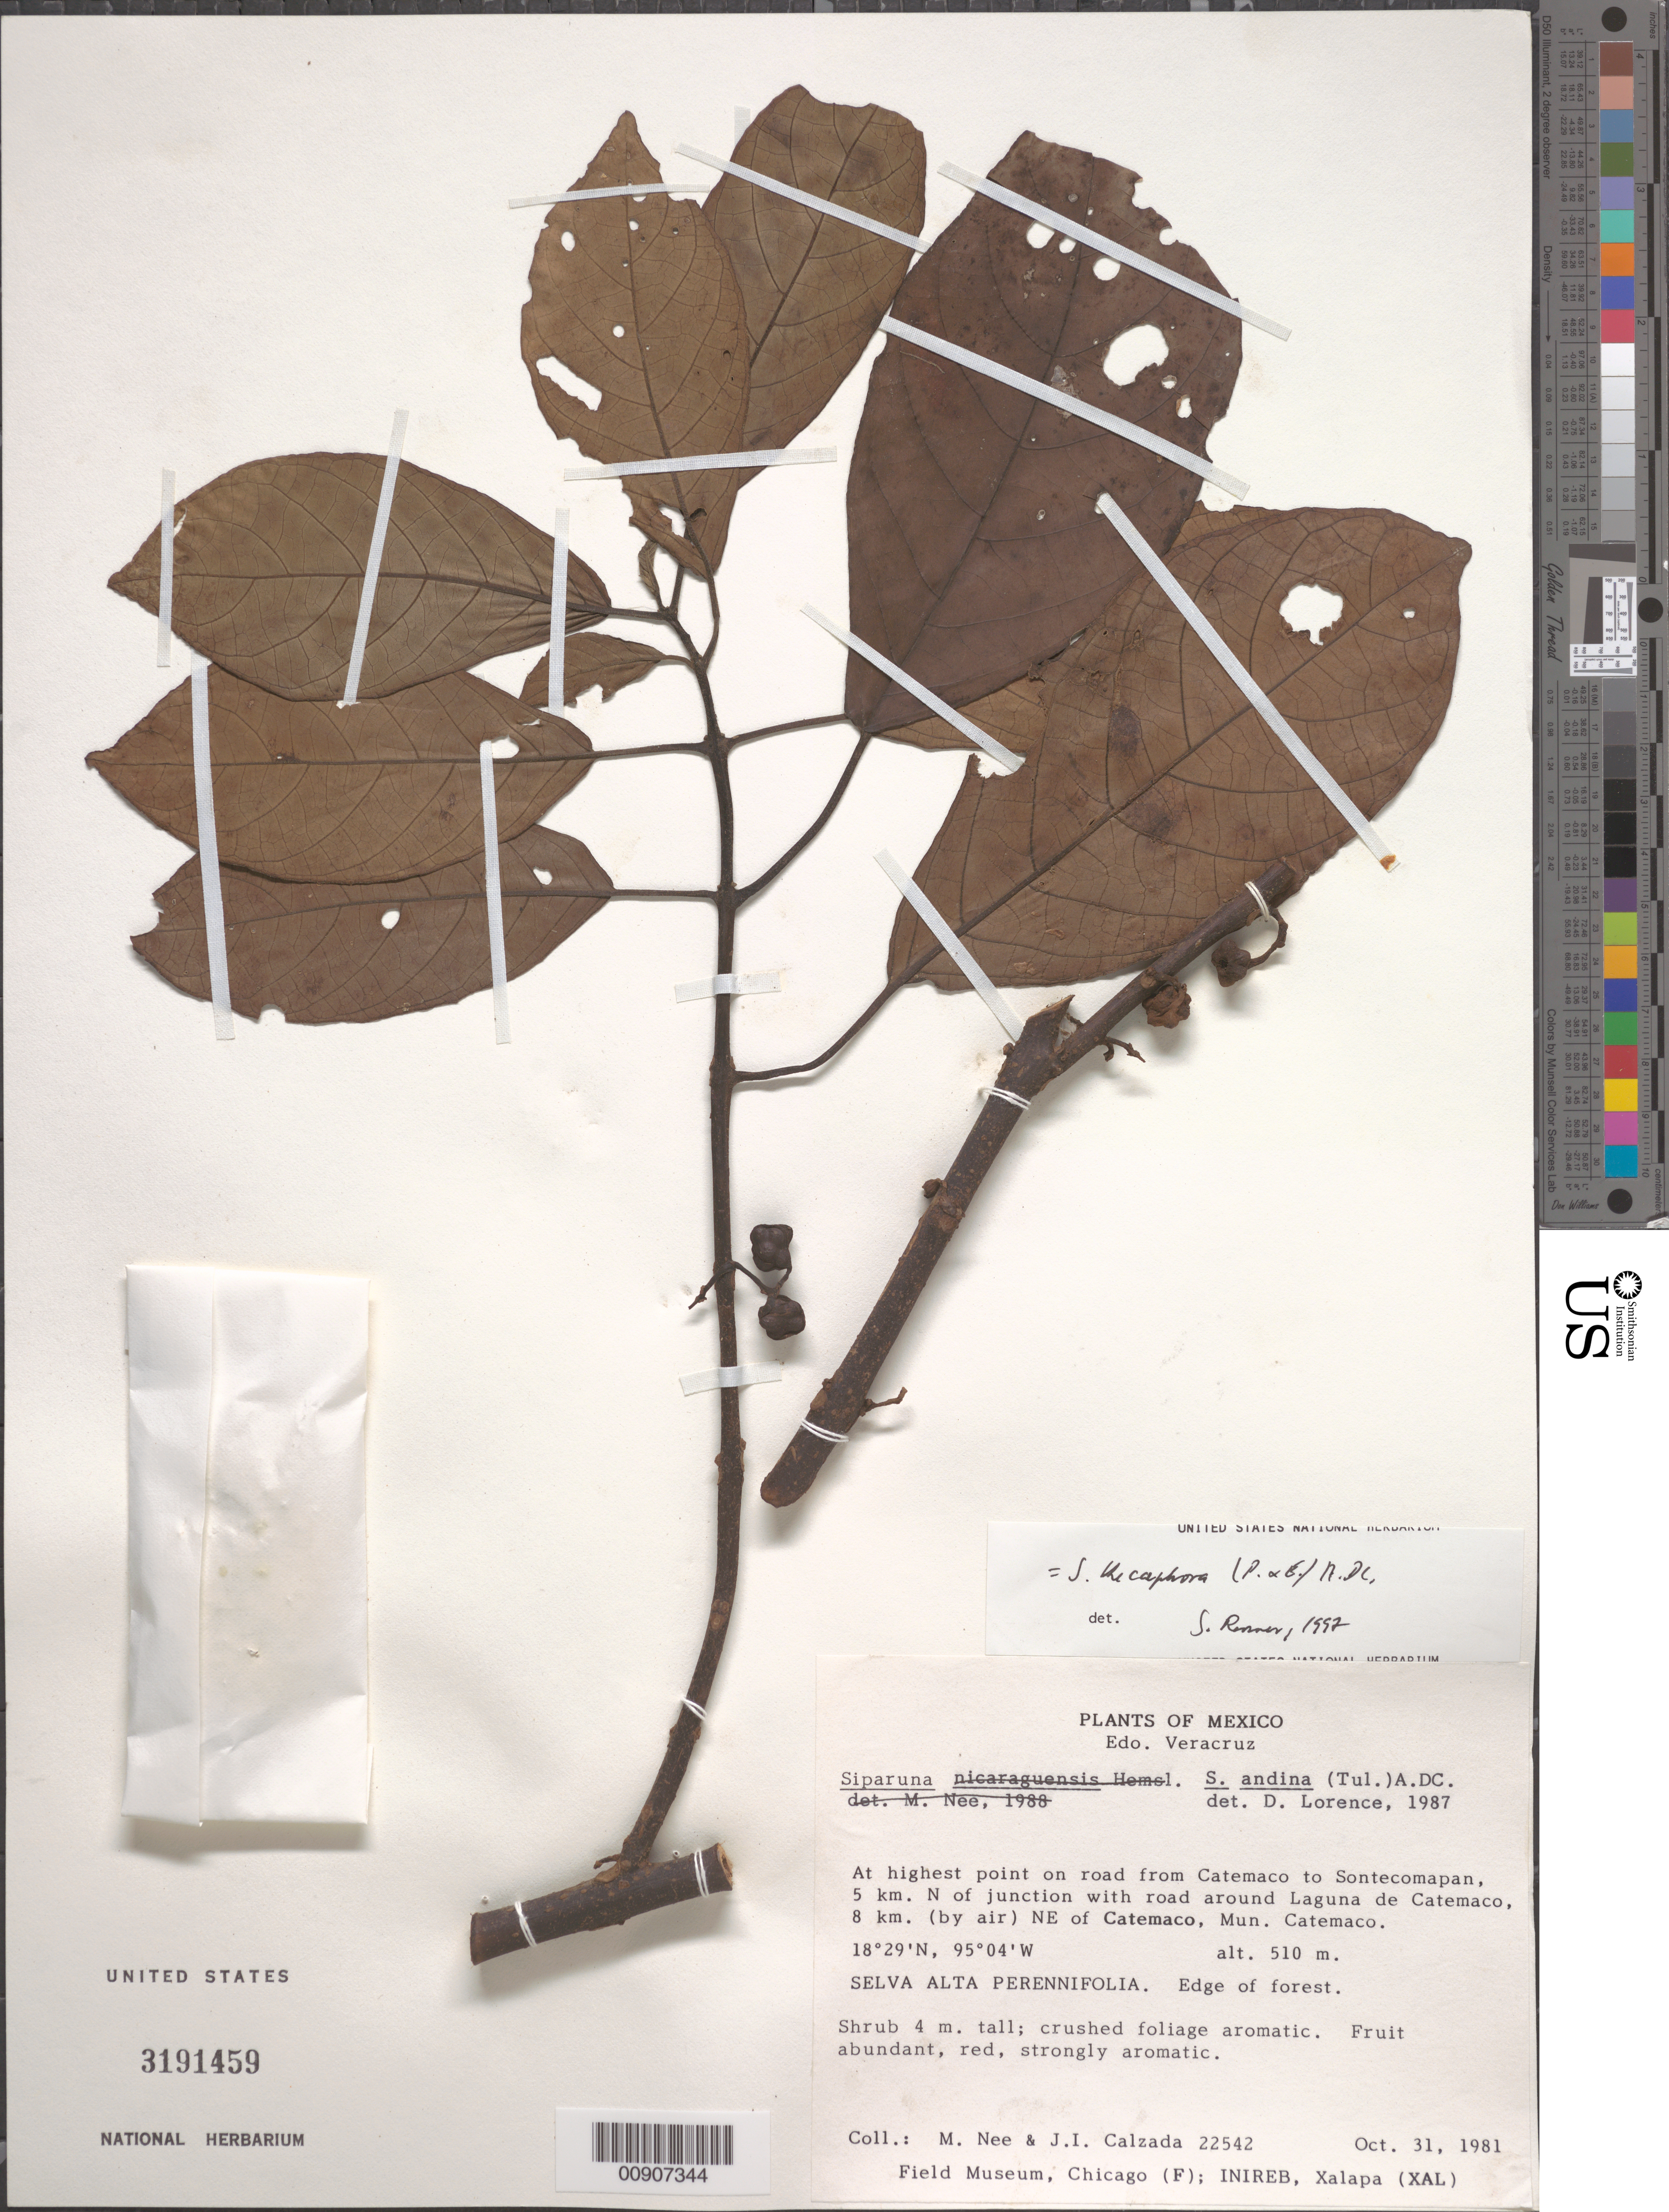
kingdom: Plantae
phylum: Tracheophyta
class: Magnoliopsida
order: Laurales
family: Siparunaceae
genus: Siparuna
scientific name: Siparuna thecaphora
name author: (Poepp. & Endl.) A. DC.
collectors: M. Nee & J. I. Calzada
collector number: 22542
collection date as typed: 31 Oct 1981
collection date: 1981-10-31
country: Mexico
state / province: Veracruz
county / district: Catemaco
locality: At highest point on road from Catemaco to Sontecomapan, 5 km. N of junction with road around Laguna de Catemaco, 8 km. (by air) NE of Catemaco, Mun. Catemaco, Veracruz.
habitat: Selva alta perennifolia. Edge of forest.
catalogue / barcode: US 3191459